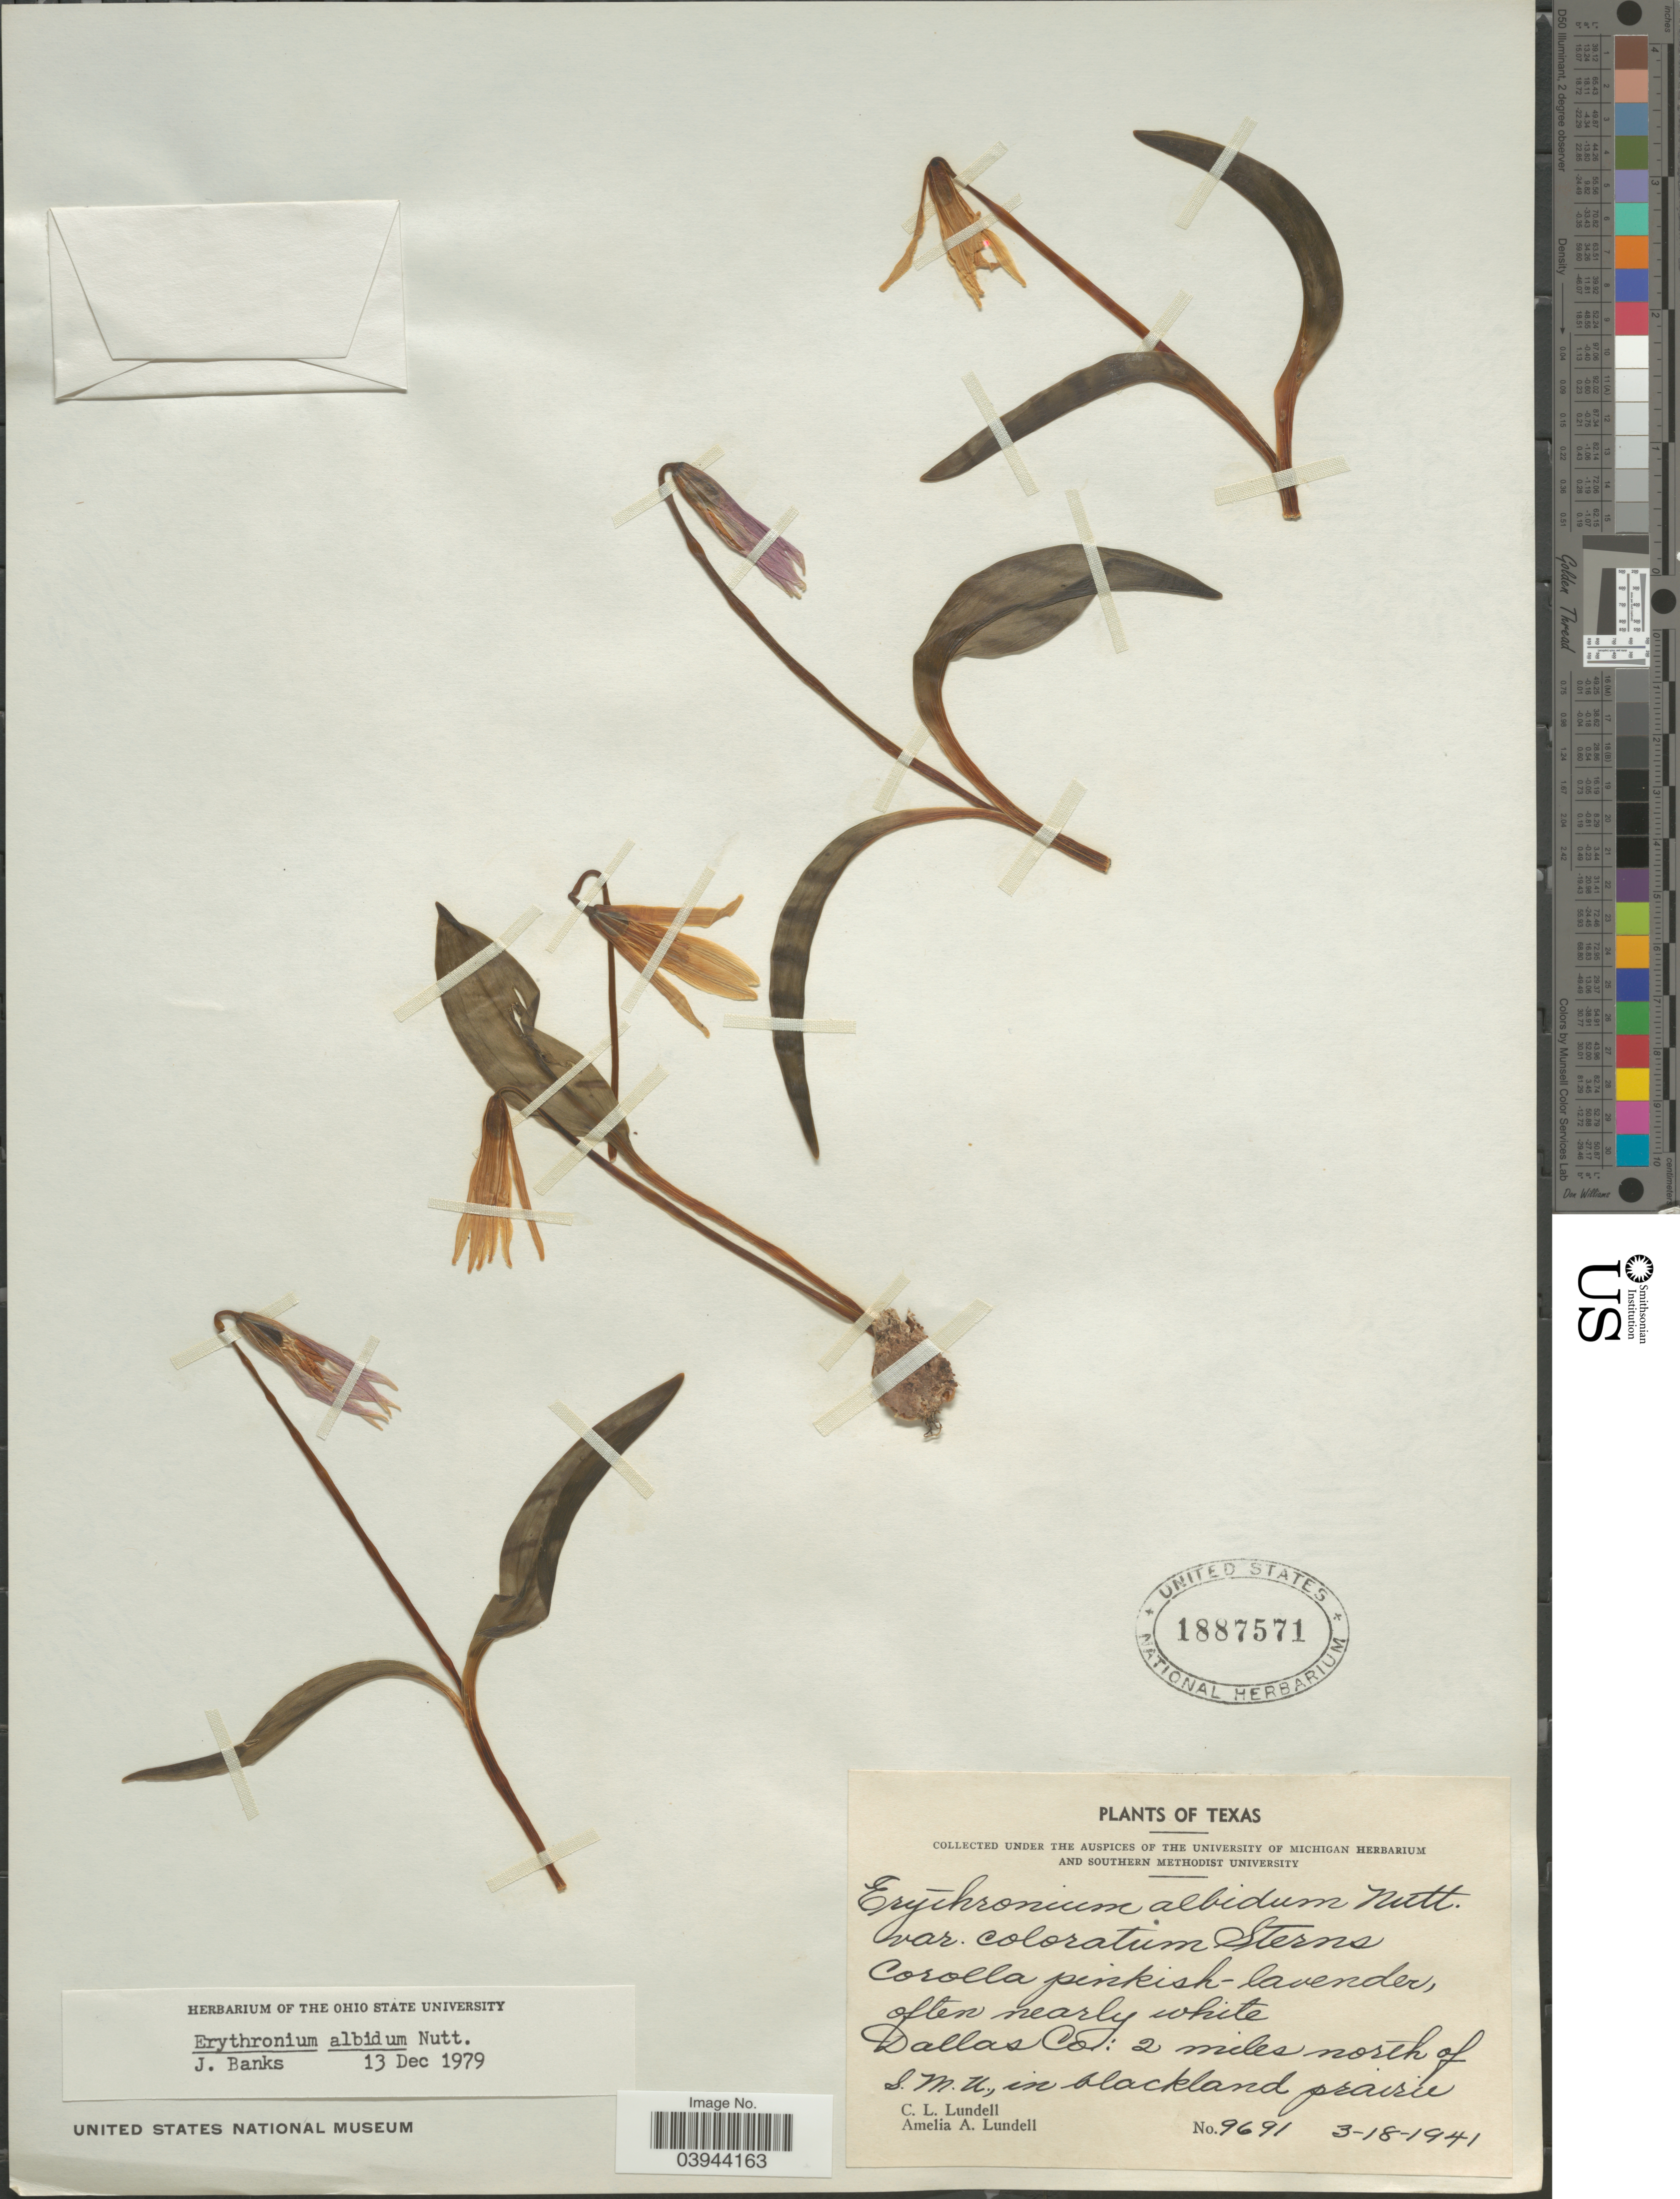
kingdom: Plantae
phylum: Tracheophyta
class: Liliopsida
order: Liliales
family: Liliaceae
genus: Erythronium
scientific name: Erythronium albidum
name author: Nutt.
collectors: C. L. Lundell & A. A. Lundell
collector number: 9691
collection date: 1941-03-18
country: United States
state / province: Texas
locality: Dallas Co.: 2 miles north of S.M.U., in blackland prairie.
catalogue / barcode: US 1887571